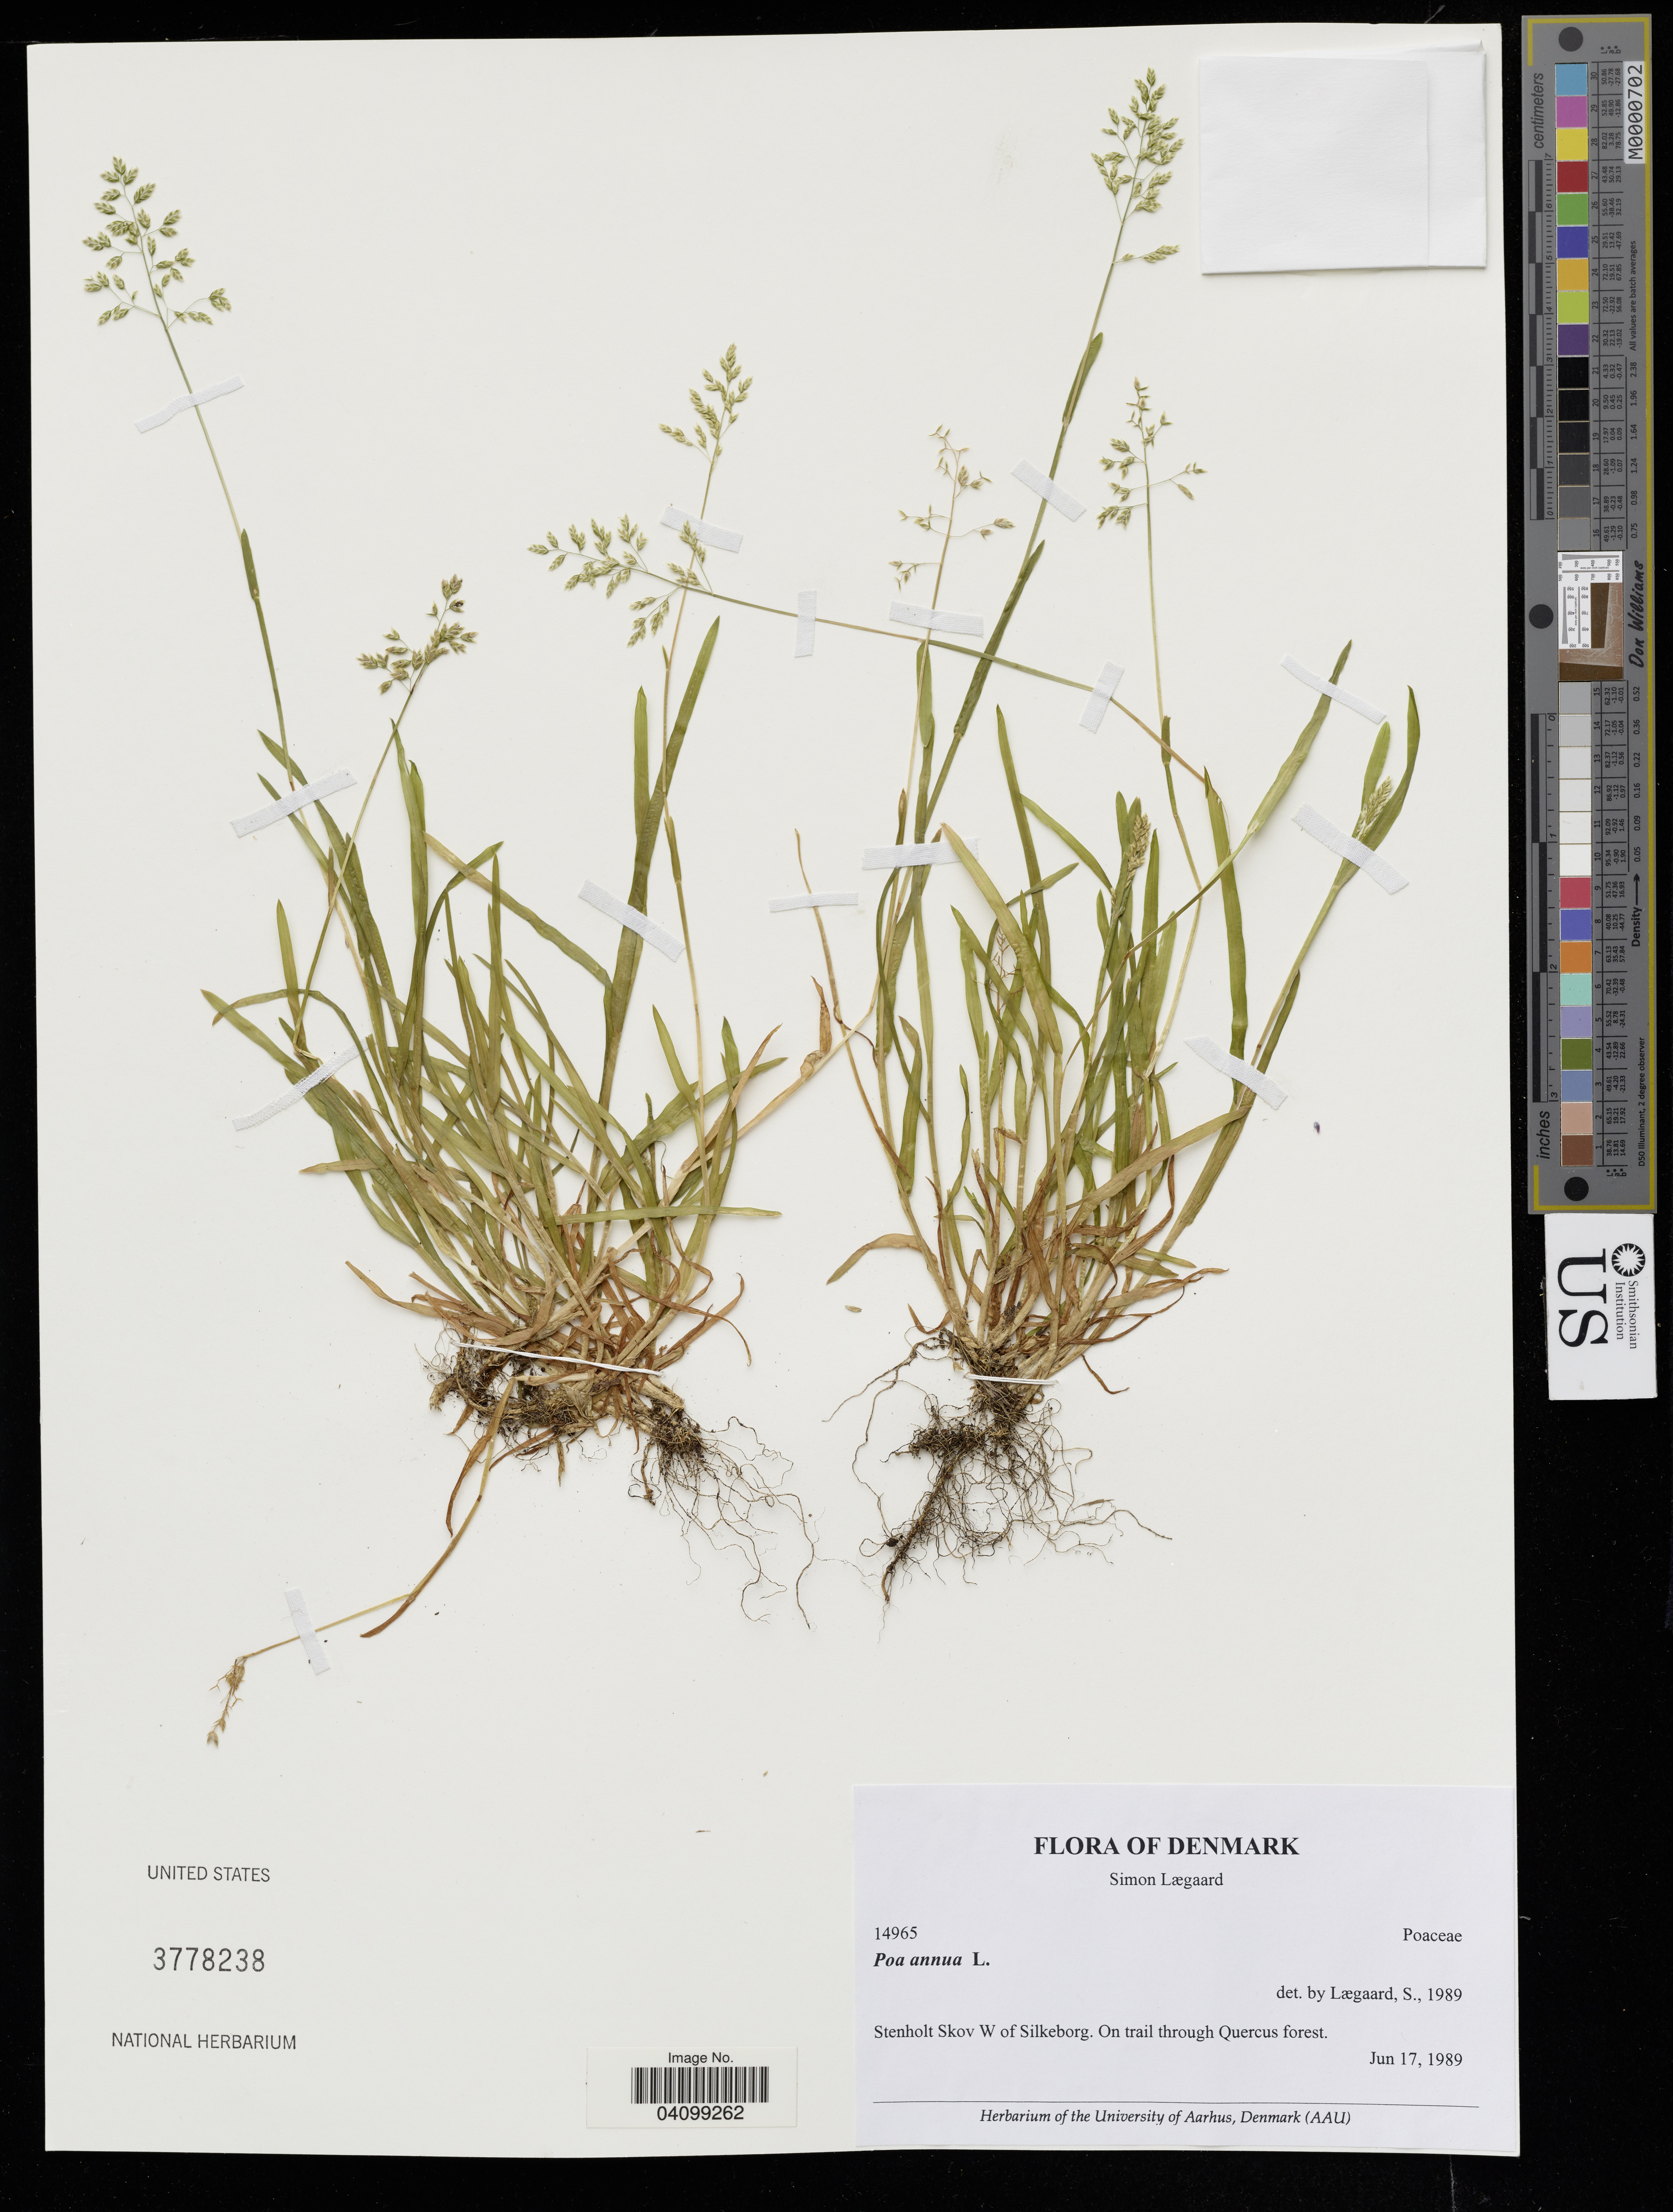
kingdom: Plantae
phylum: Tracheophyta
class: Liliopsida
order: Poales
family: Poaceae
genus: Poa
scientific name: Poa annua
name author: L.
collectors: S. Lægaard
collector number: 14965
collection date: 1989-06-17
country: Denmark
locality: Stenholt Skov W of Silkeborg.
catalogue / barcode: US 3778238